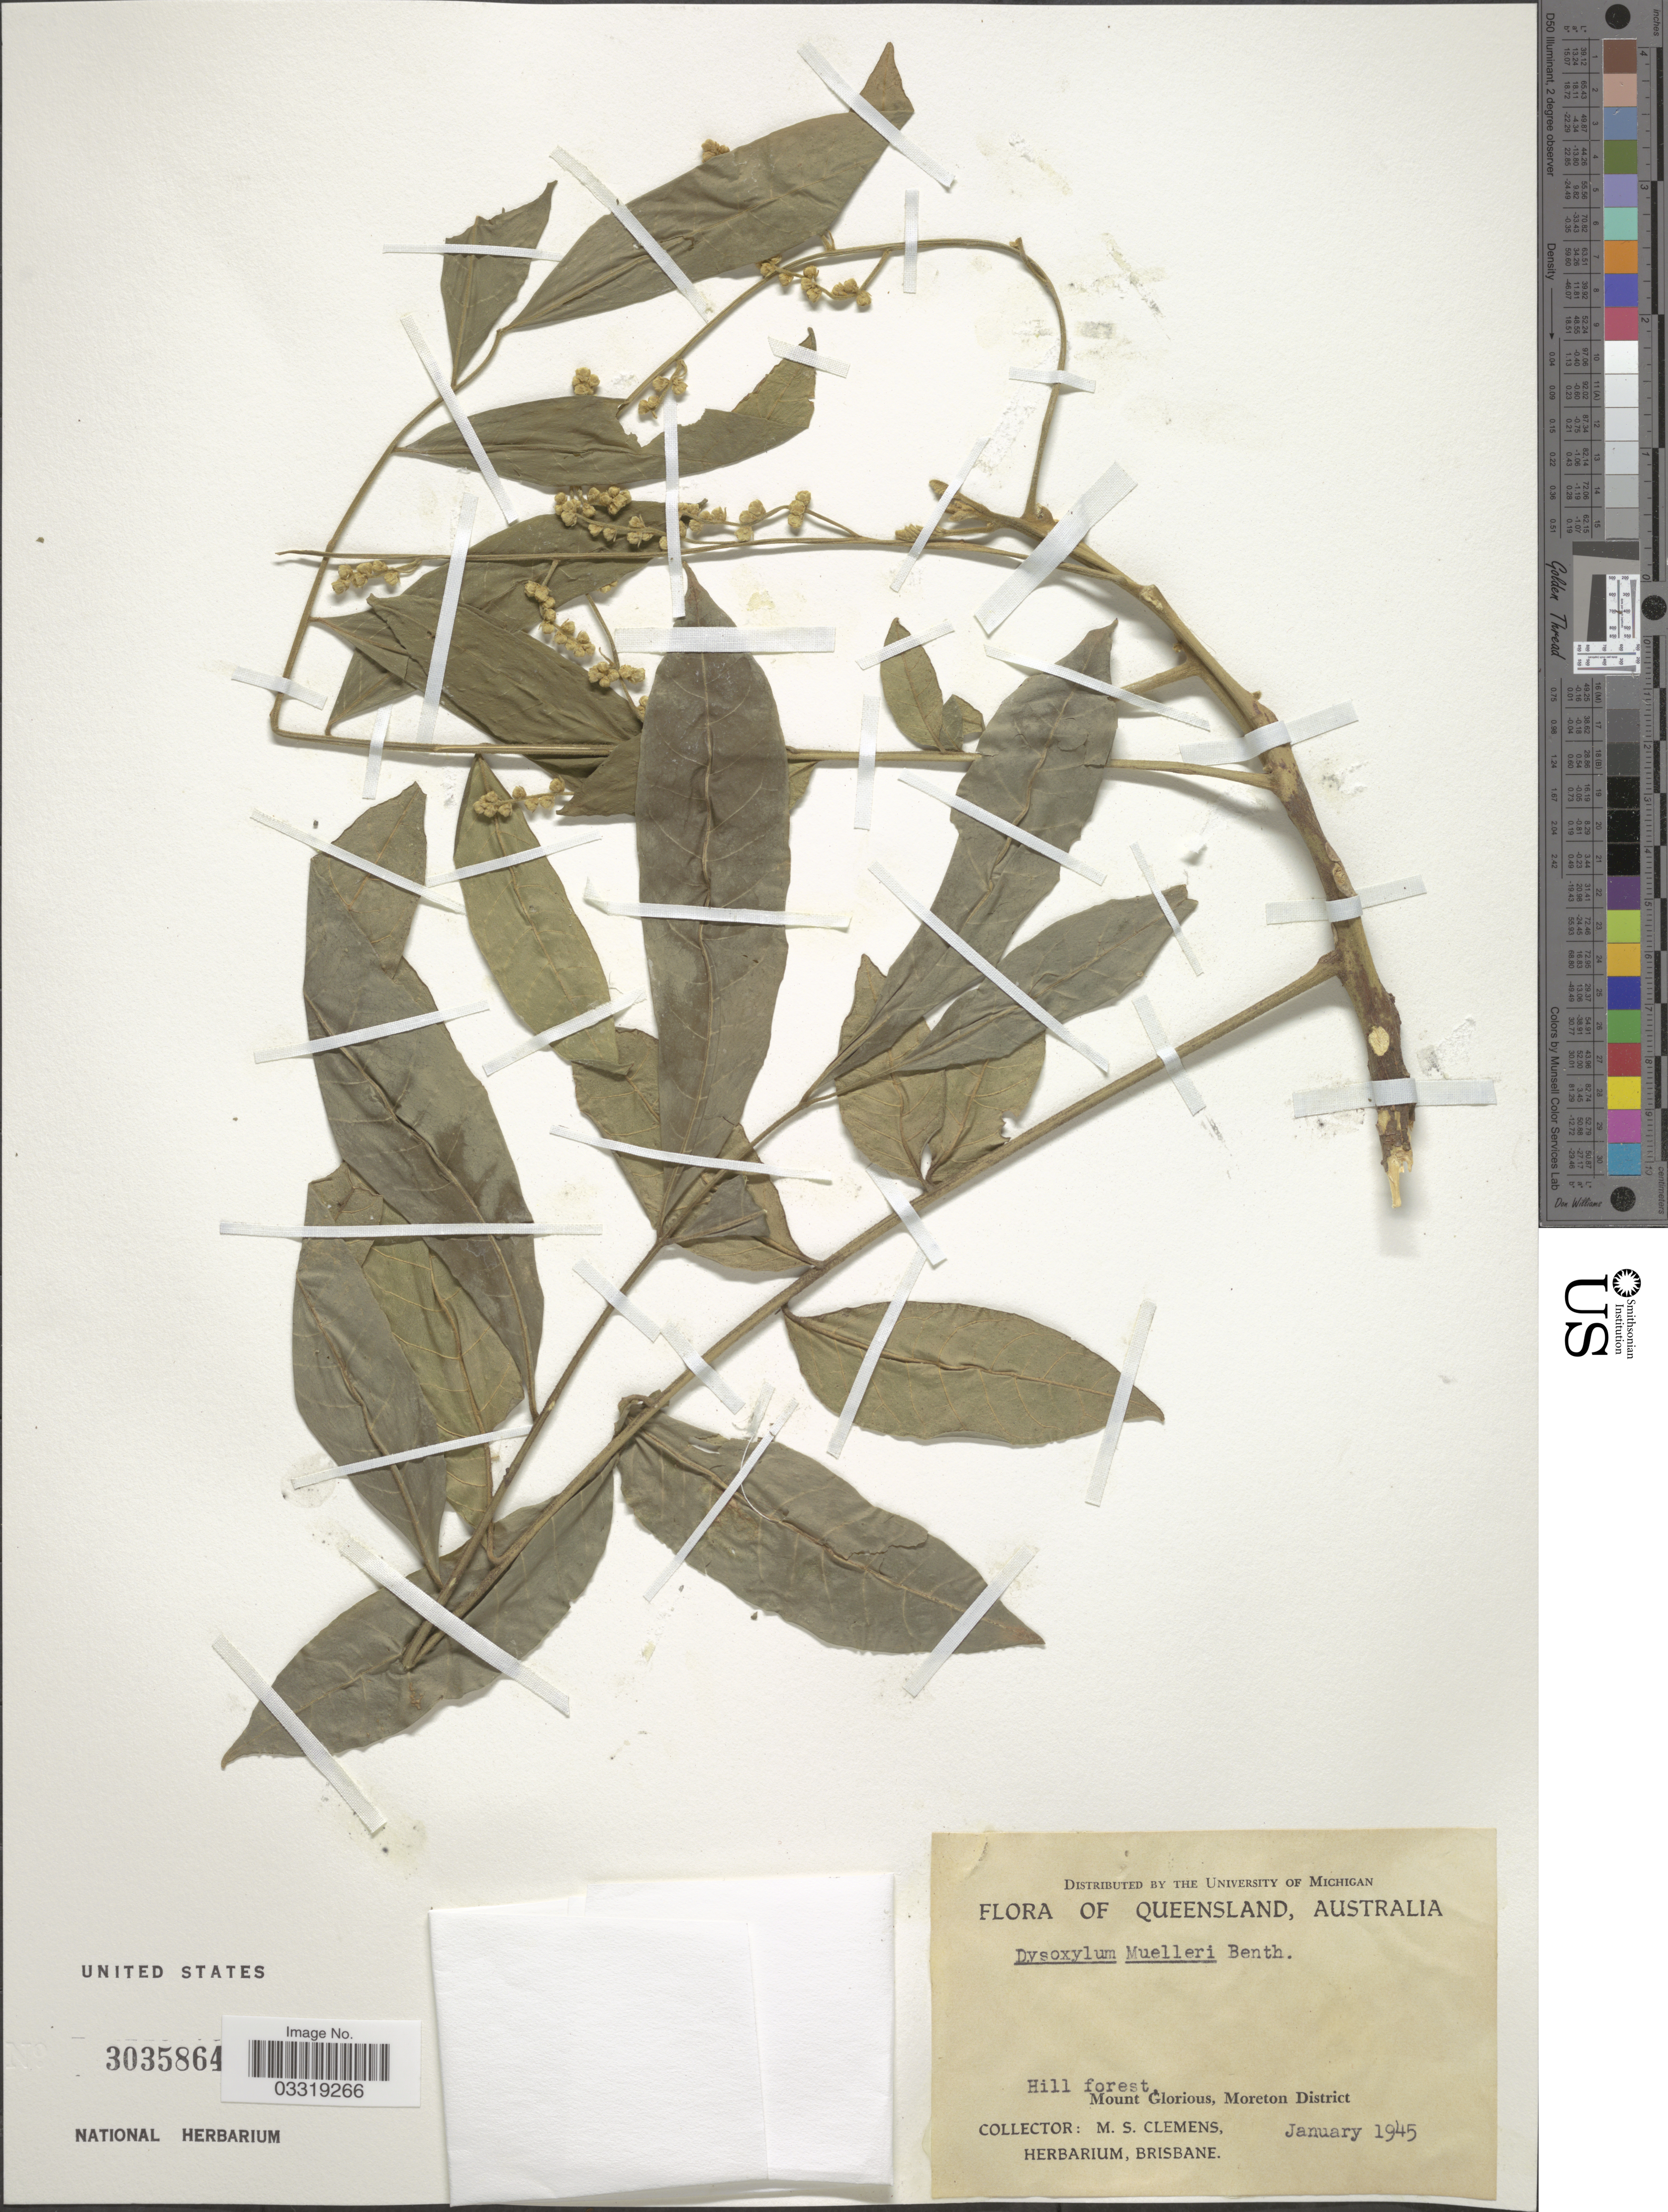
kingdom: Plantae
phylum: Tracheophyta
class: Magnoliopsida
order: Sapindales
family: Meliaceae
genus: Didymocheton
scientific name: Didymocheton muelleri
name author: (Benth.) Mabb.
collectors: M. S. Clemens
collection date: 1945-01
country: Australia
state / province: Queensland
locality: Mount Glorious, Moreton District.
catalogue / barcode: US 3035864